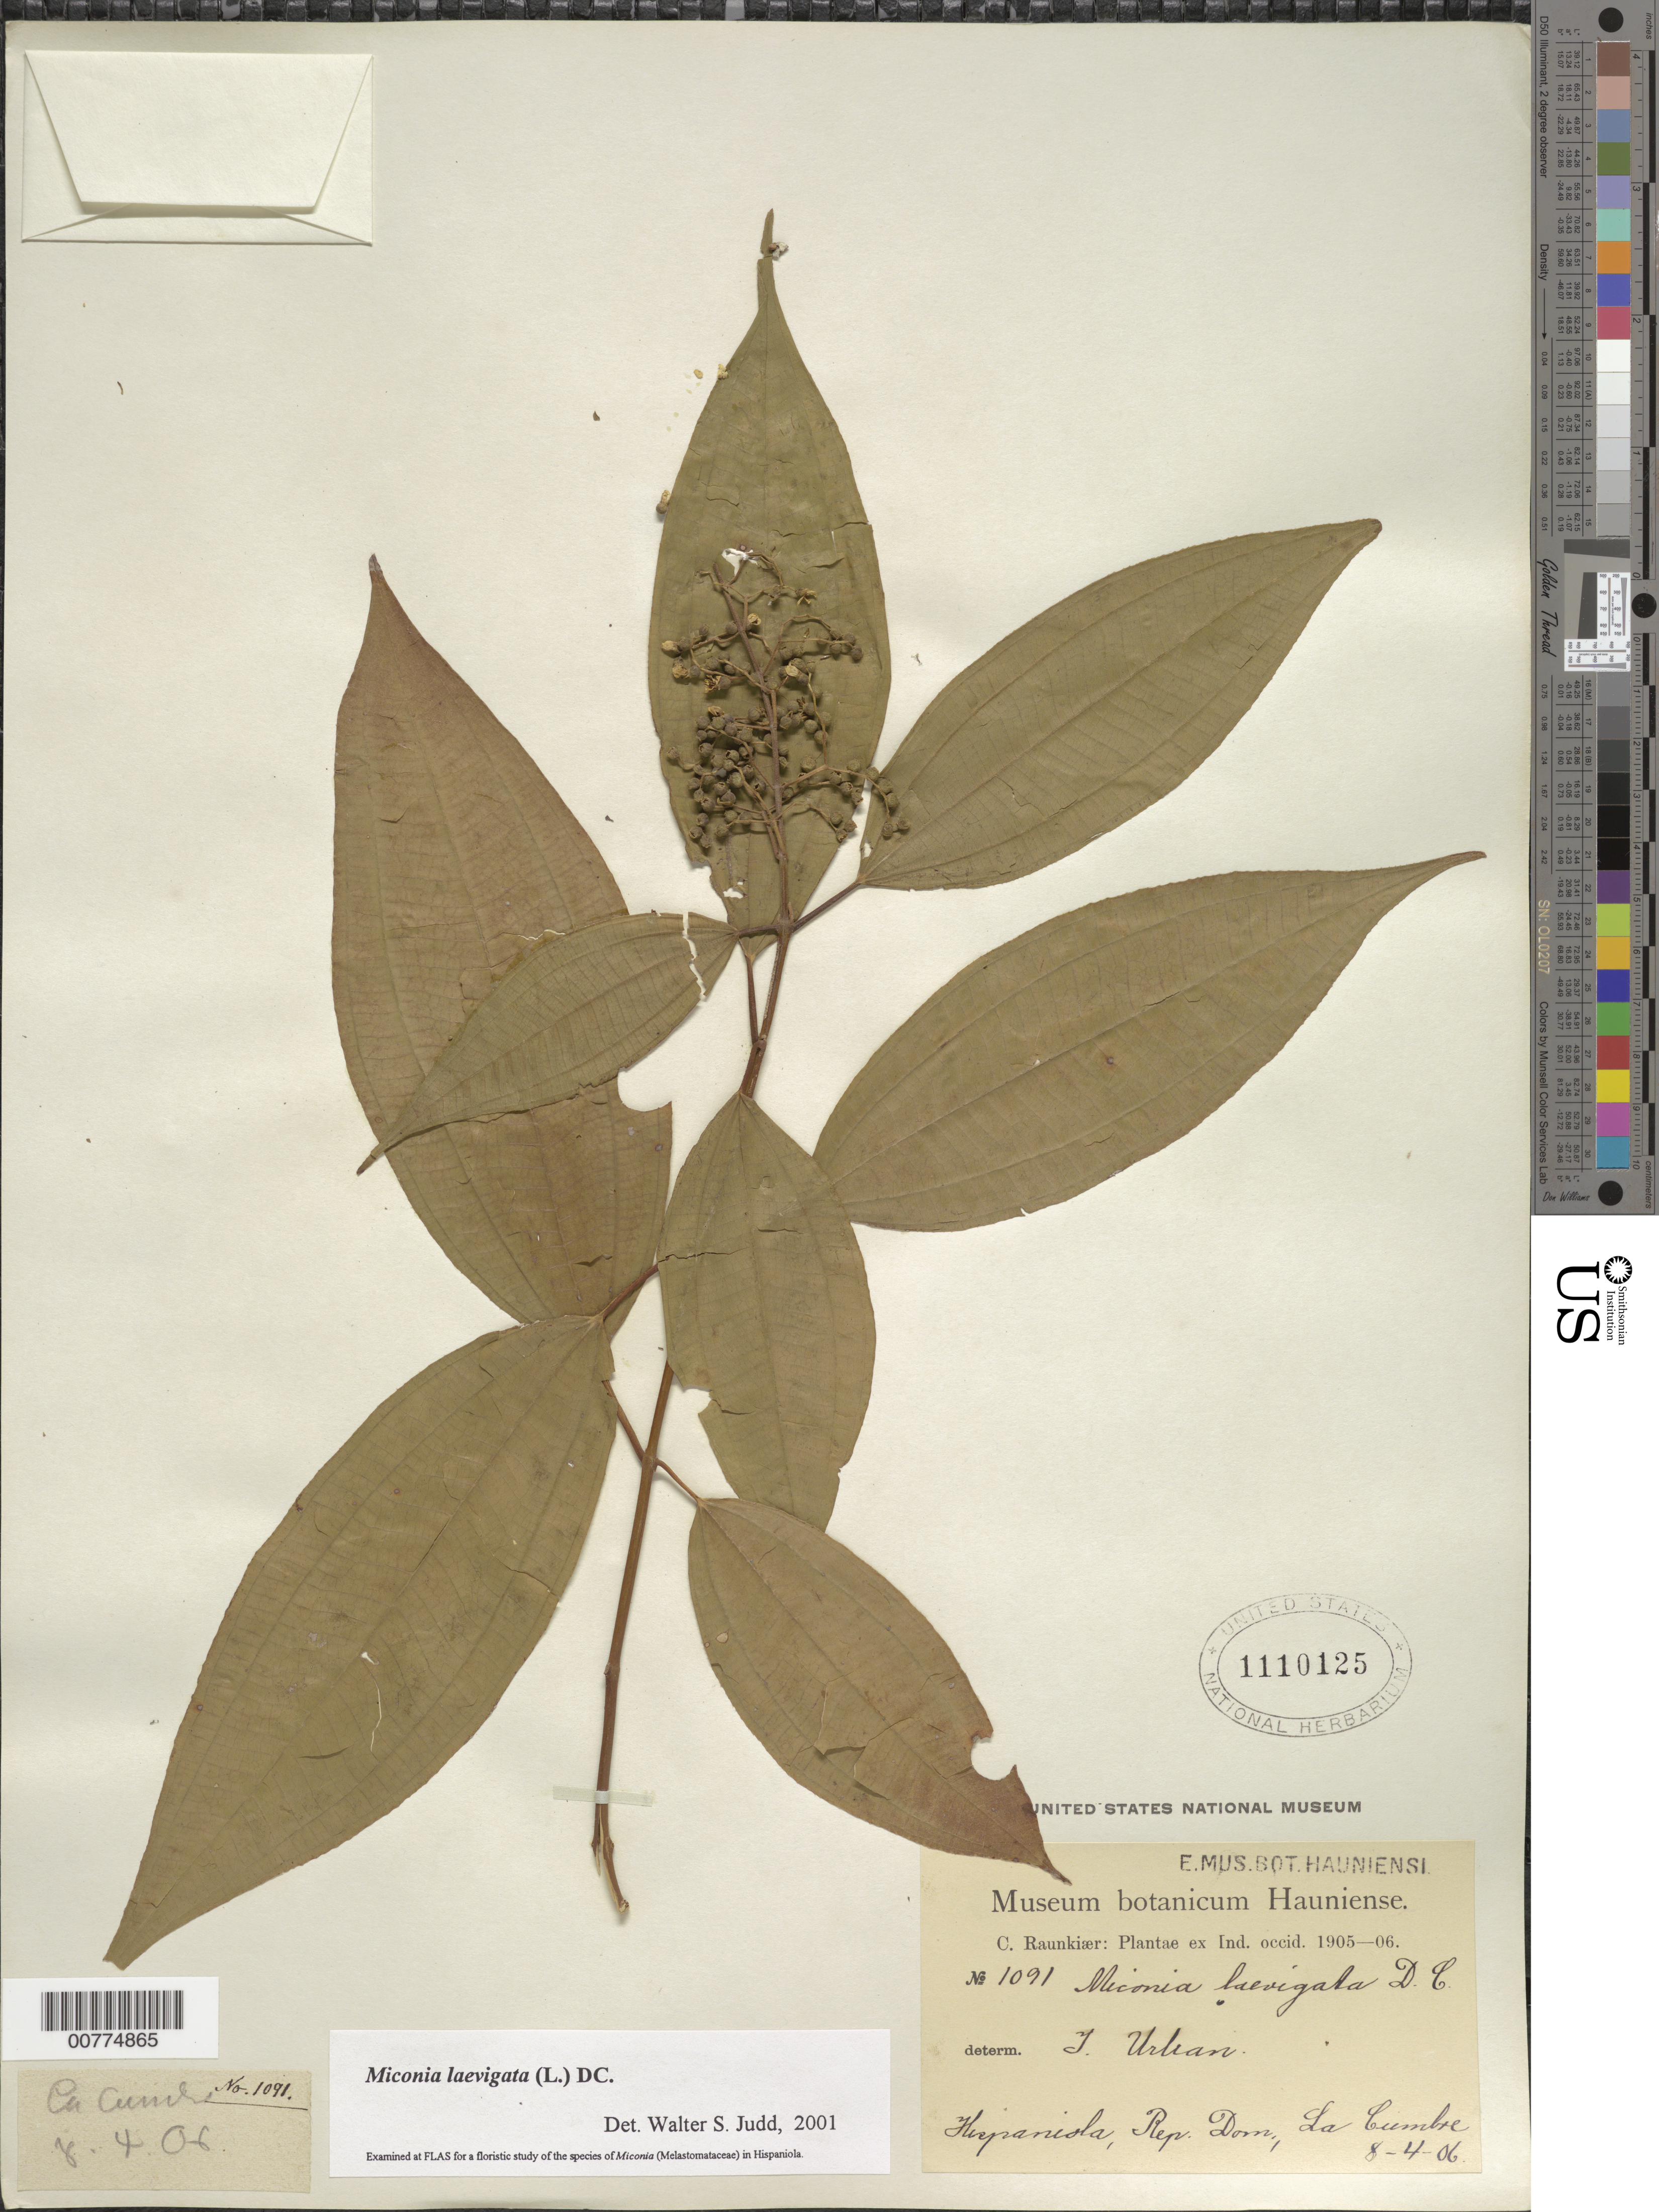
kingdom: Plantae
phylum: Tracheophyta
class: Magnoliopsida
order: Myrtales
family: Melastomataceae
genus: Miconia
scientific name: Miconia laevigata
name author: (L.) D. Don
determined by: Judd, Walter S.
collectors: C. C. Raunkiaer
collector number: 1091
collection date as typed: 08 Apr 1906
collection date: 1906-04-08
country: Dominican Republic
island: Hispaniola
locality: La Cumbre.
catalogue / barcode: US 1110125